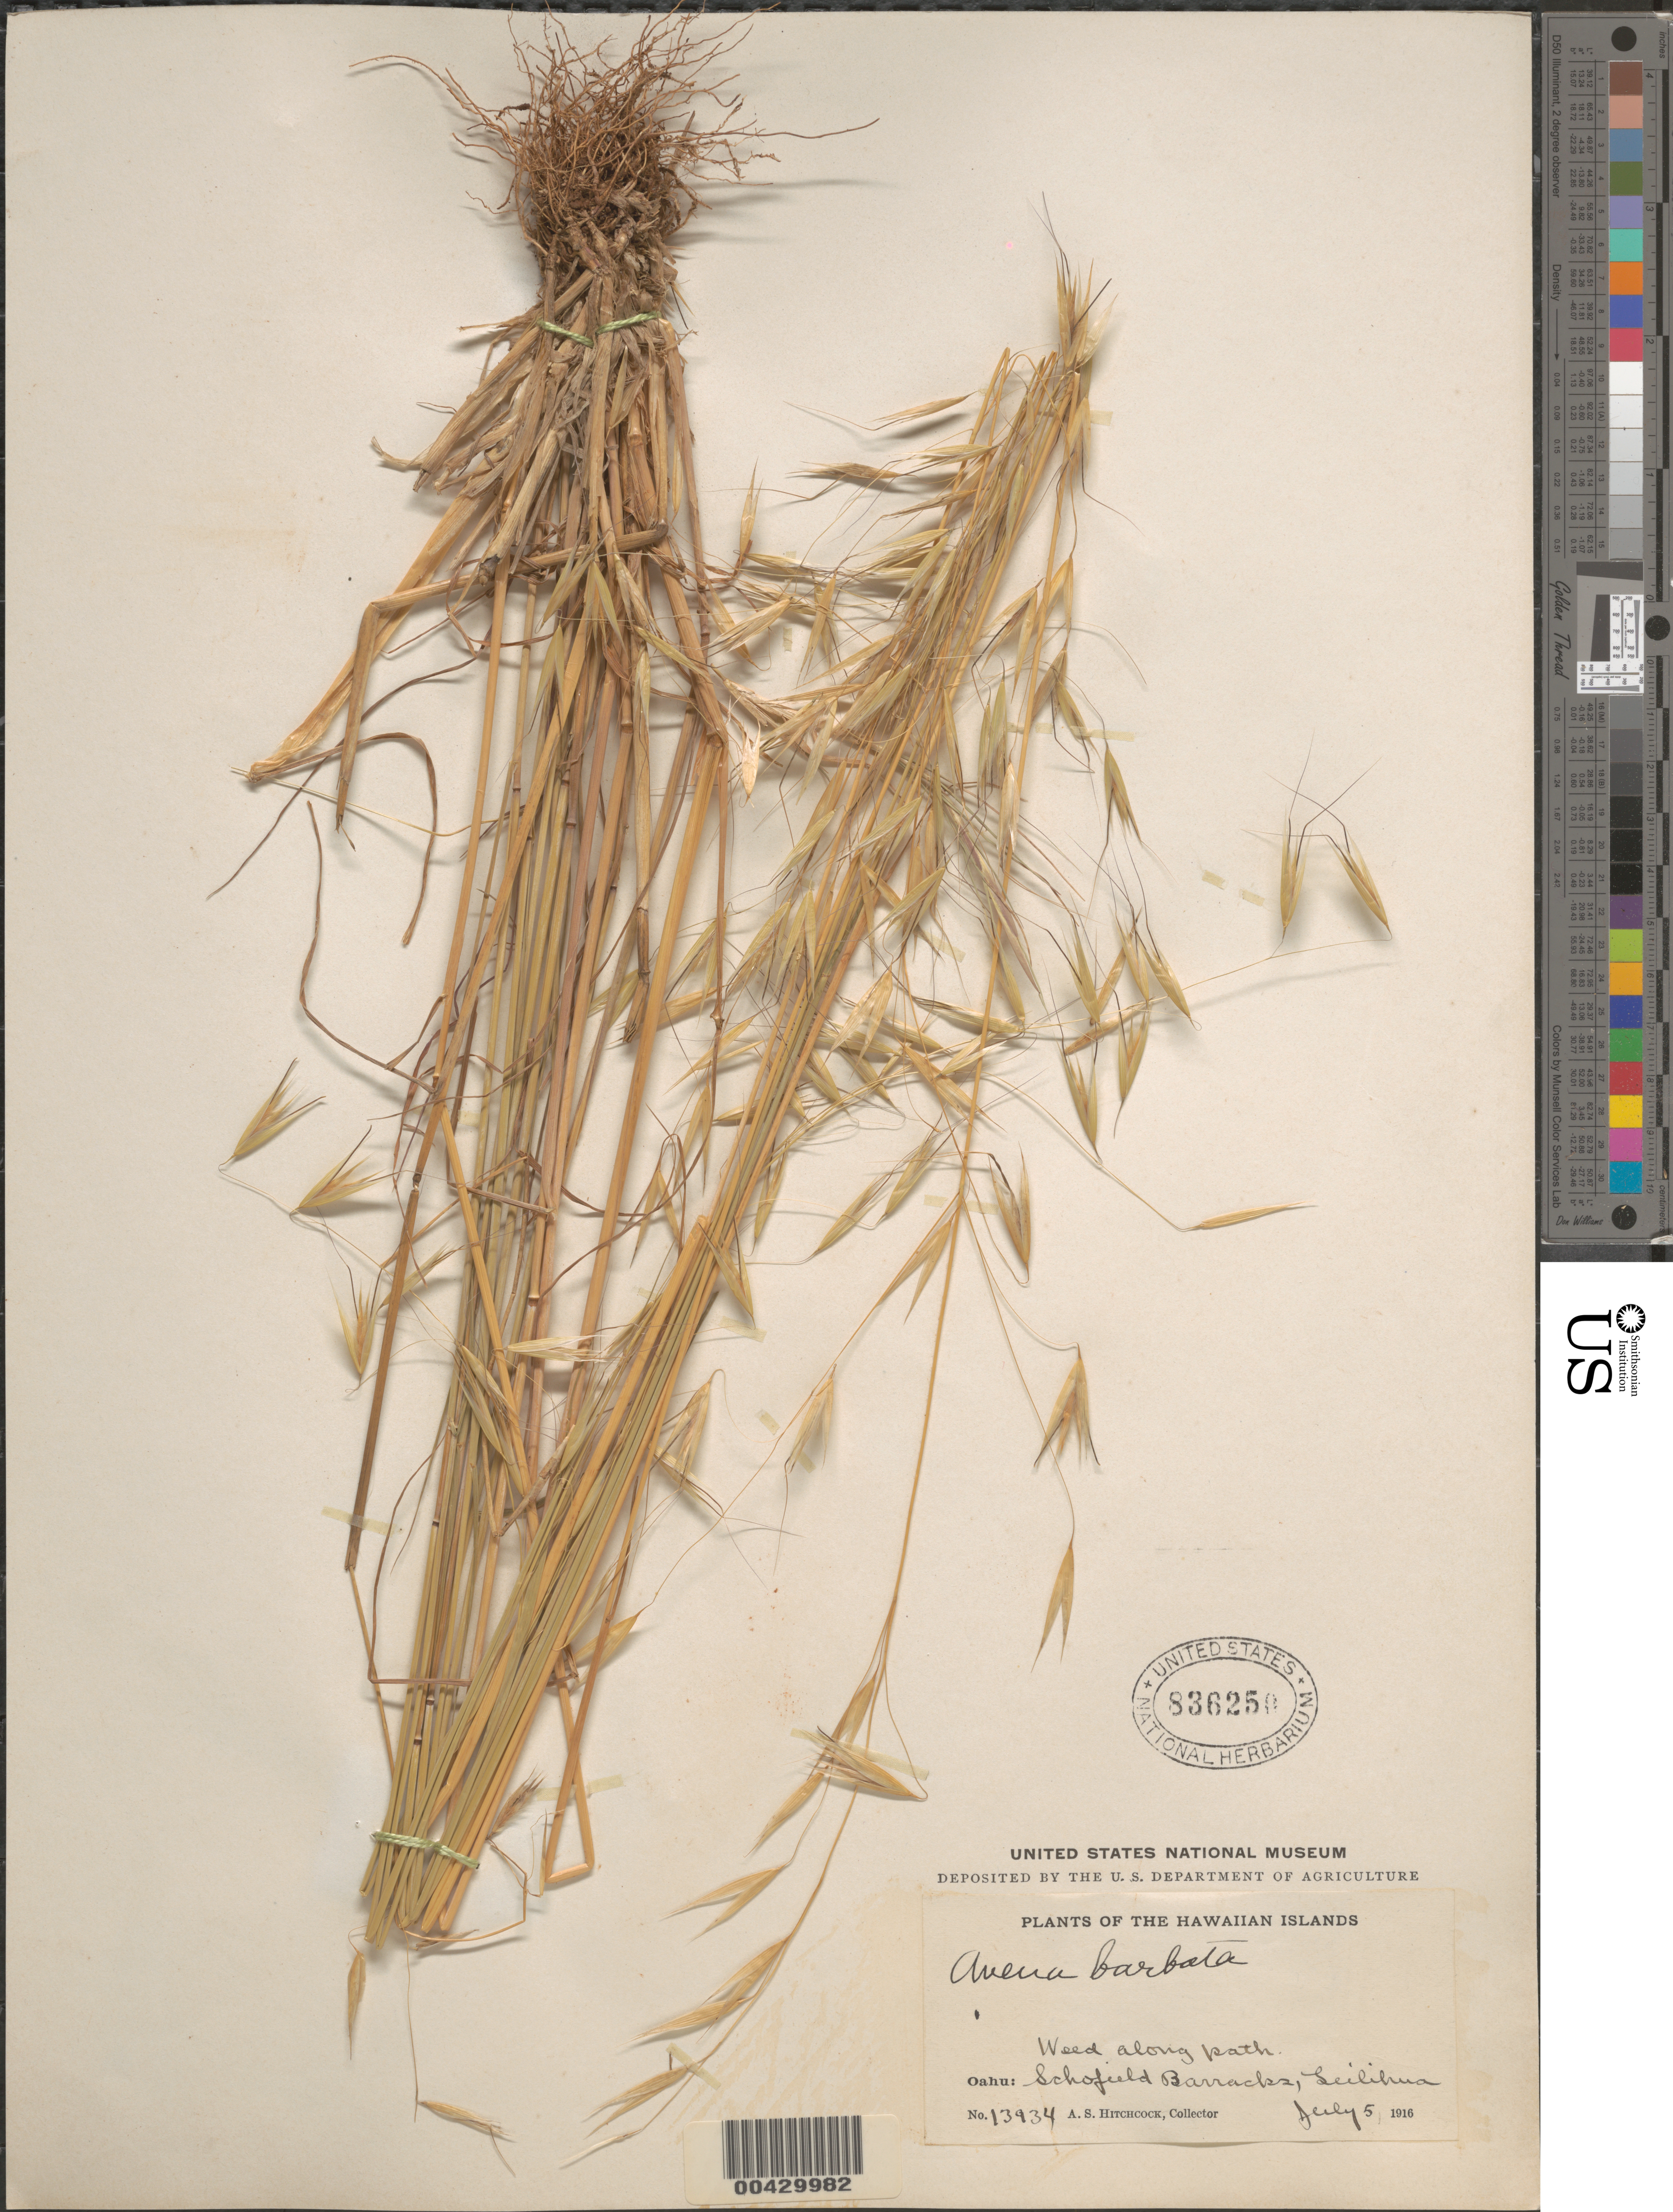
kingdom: Plantae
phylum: Tracheophyta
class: Liliopsida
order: Poales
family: Poaceae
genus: Avena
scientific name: Avena barbata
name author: Pott ex Link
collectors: A. S. Hitchcock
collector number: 13934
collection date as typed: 5 Jul 1916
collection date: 1916-07-05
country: United States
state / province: Hawaii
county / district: Honolulu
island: Oahu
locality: Schofield Barracks, Leilihua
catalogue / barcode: US 836250